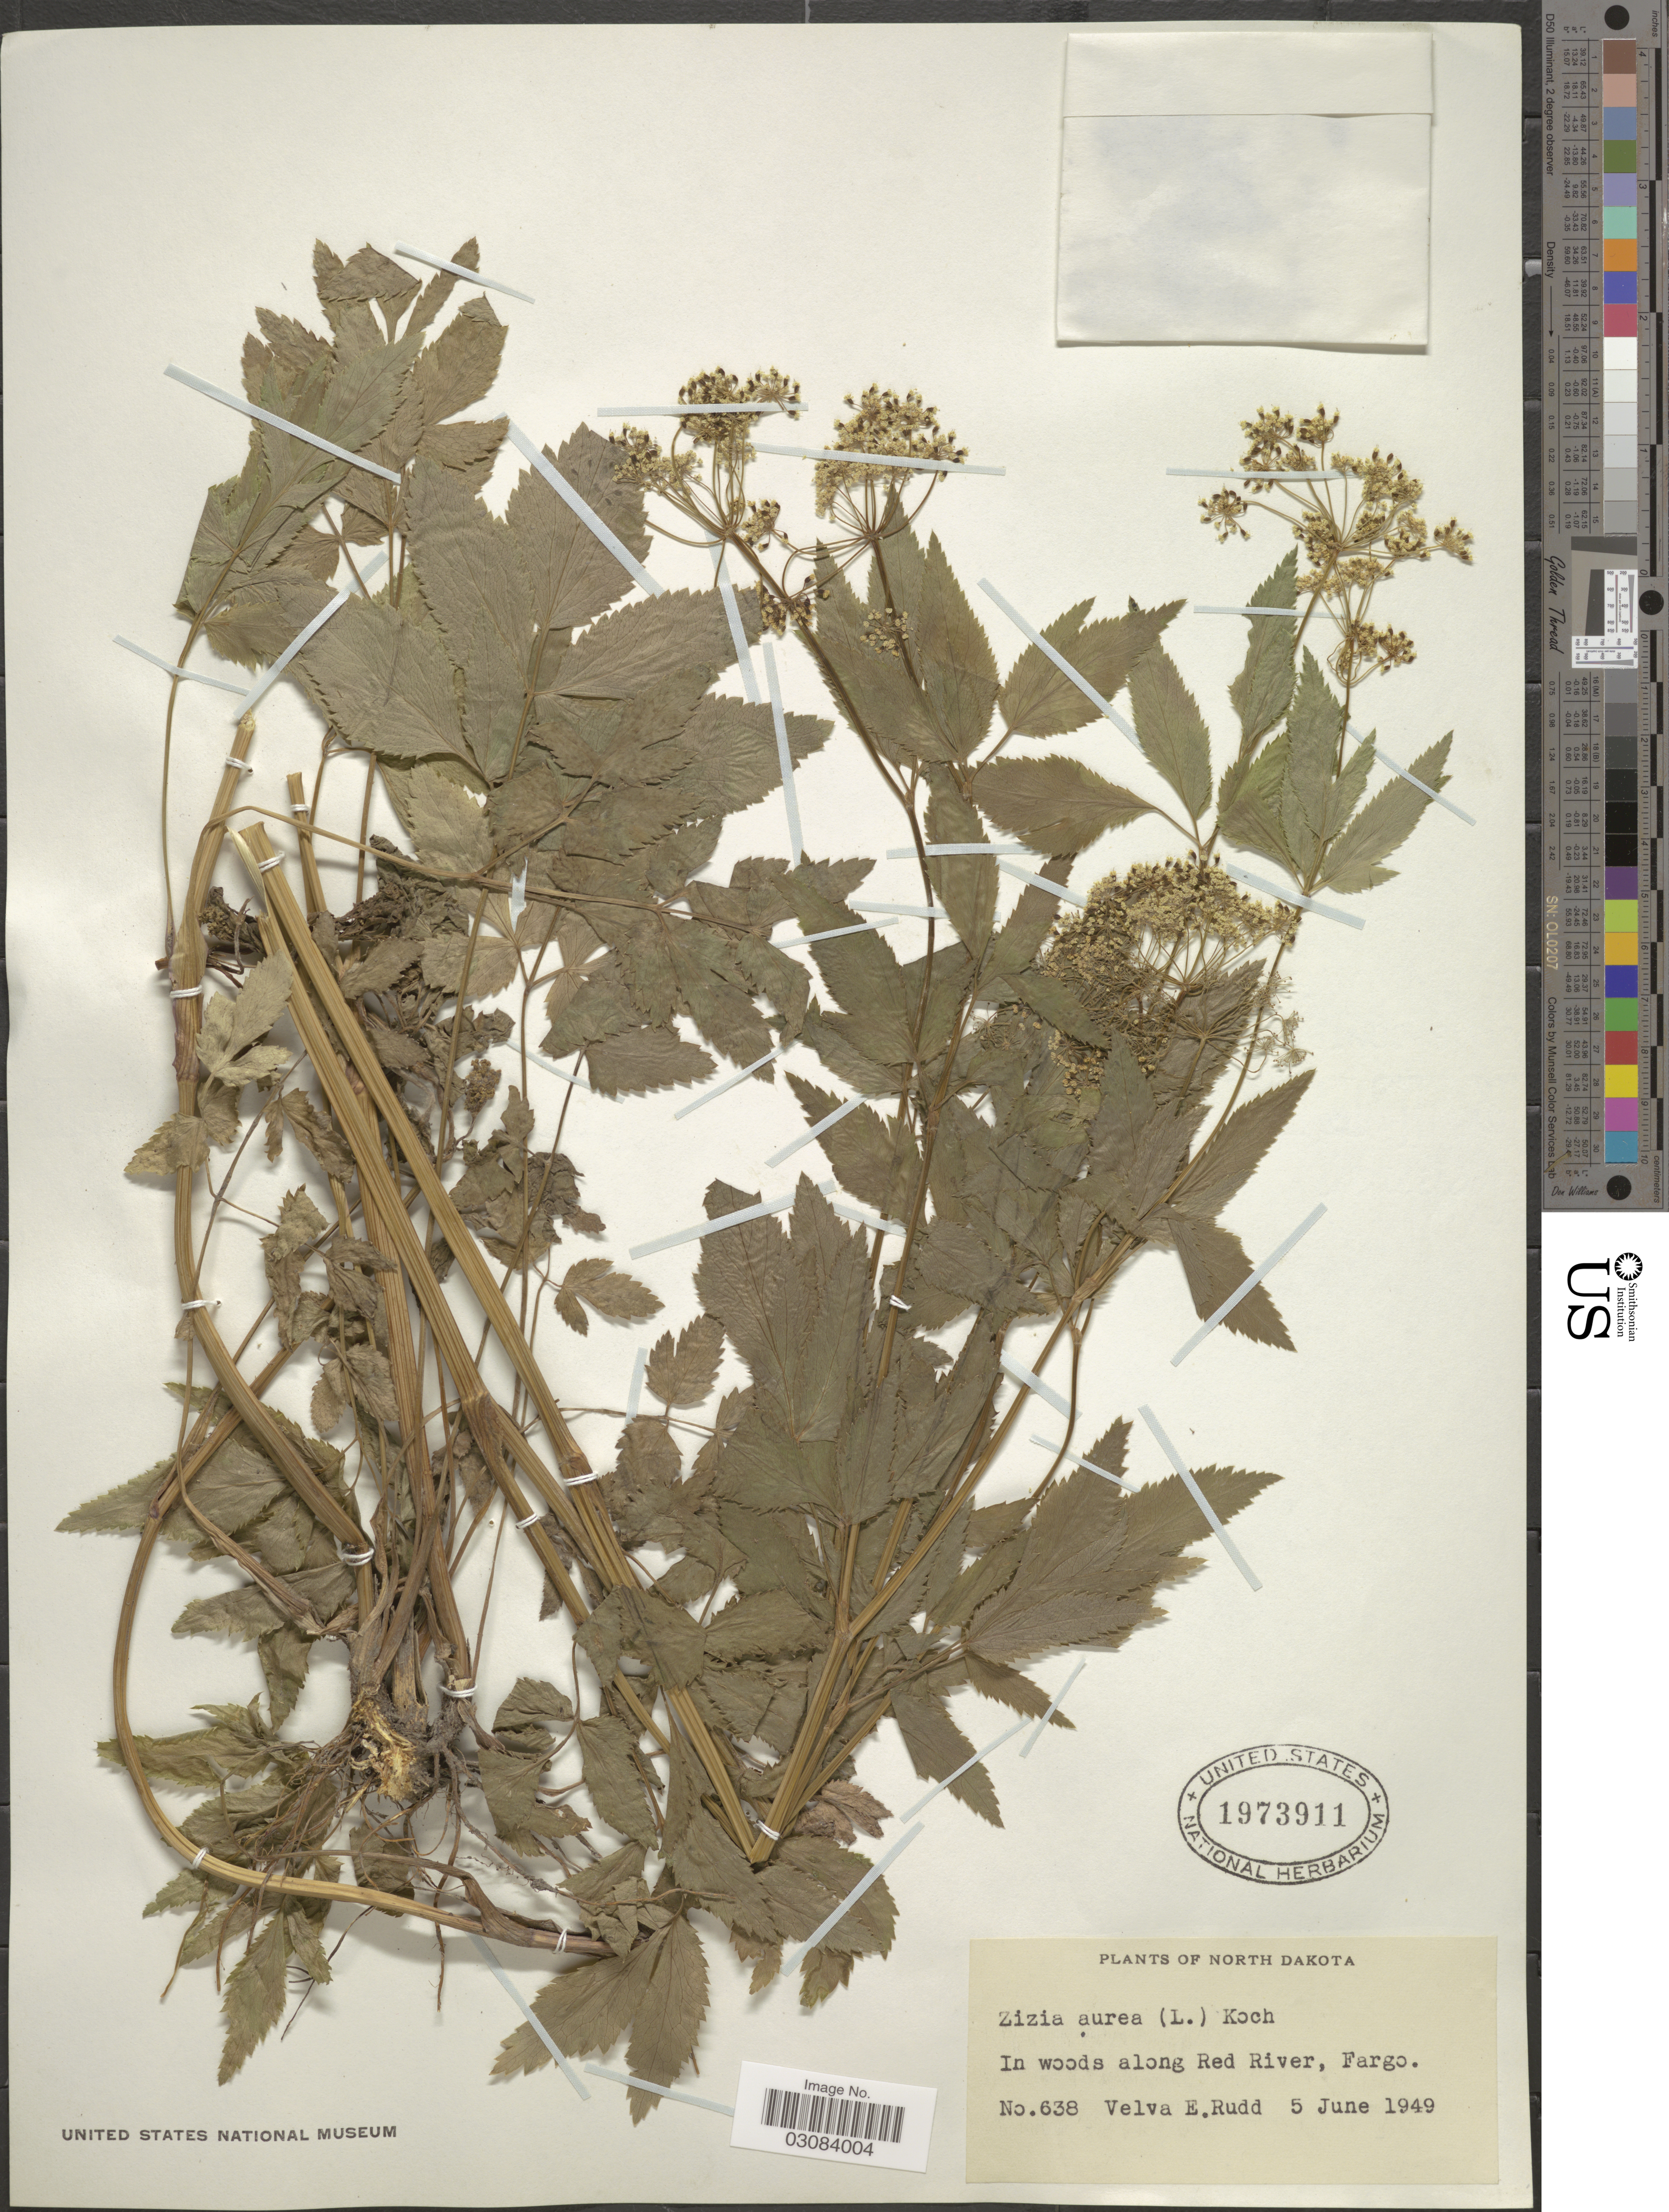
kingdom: Plantae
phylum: Tracheophyta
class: Magnoliopsida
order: Apiales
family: Apiaceae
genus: Zizia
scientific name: Zizia aurea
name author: (L.) Koch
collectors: V. E. Rudd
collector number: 638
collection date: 1949-06-05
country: United States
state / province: North Dakota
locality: In woods along Red River, Fargo.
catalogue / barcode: US 1973911